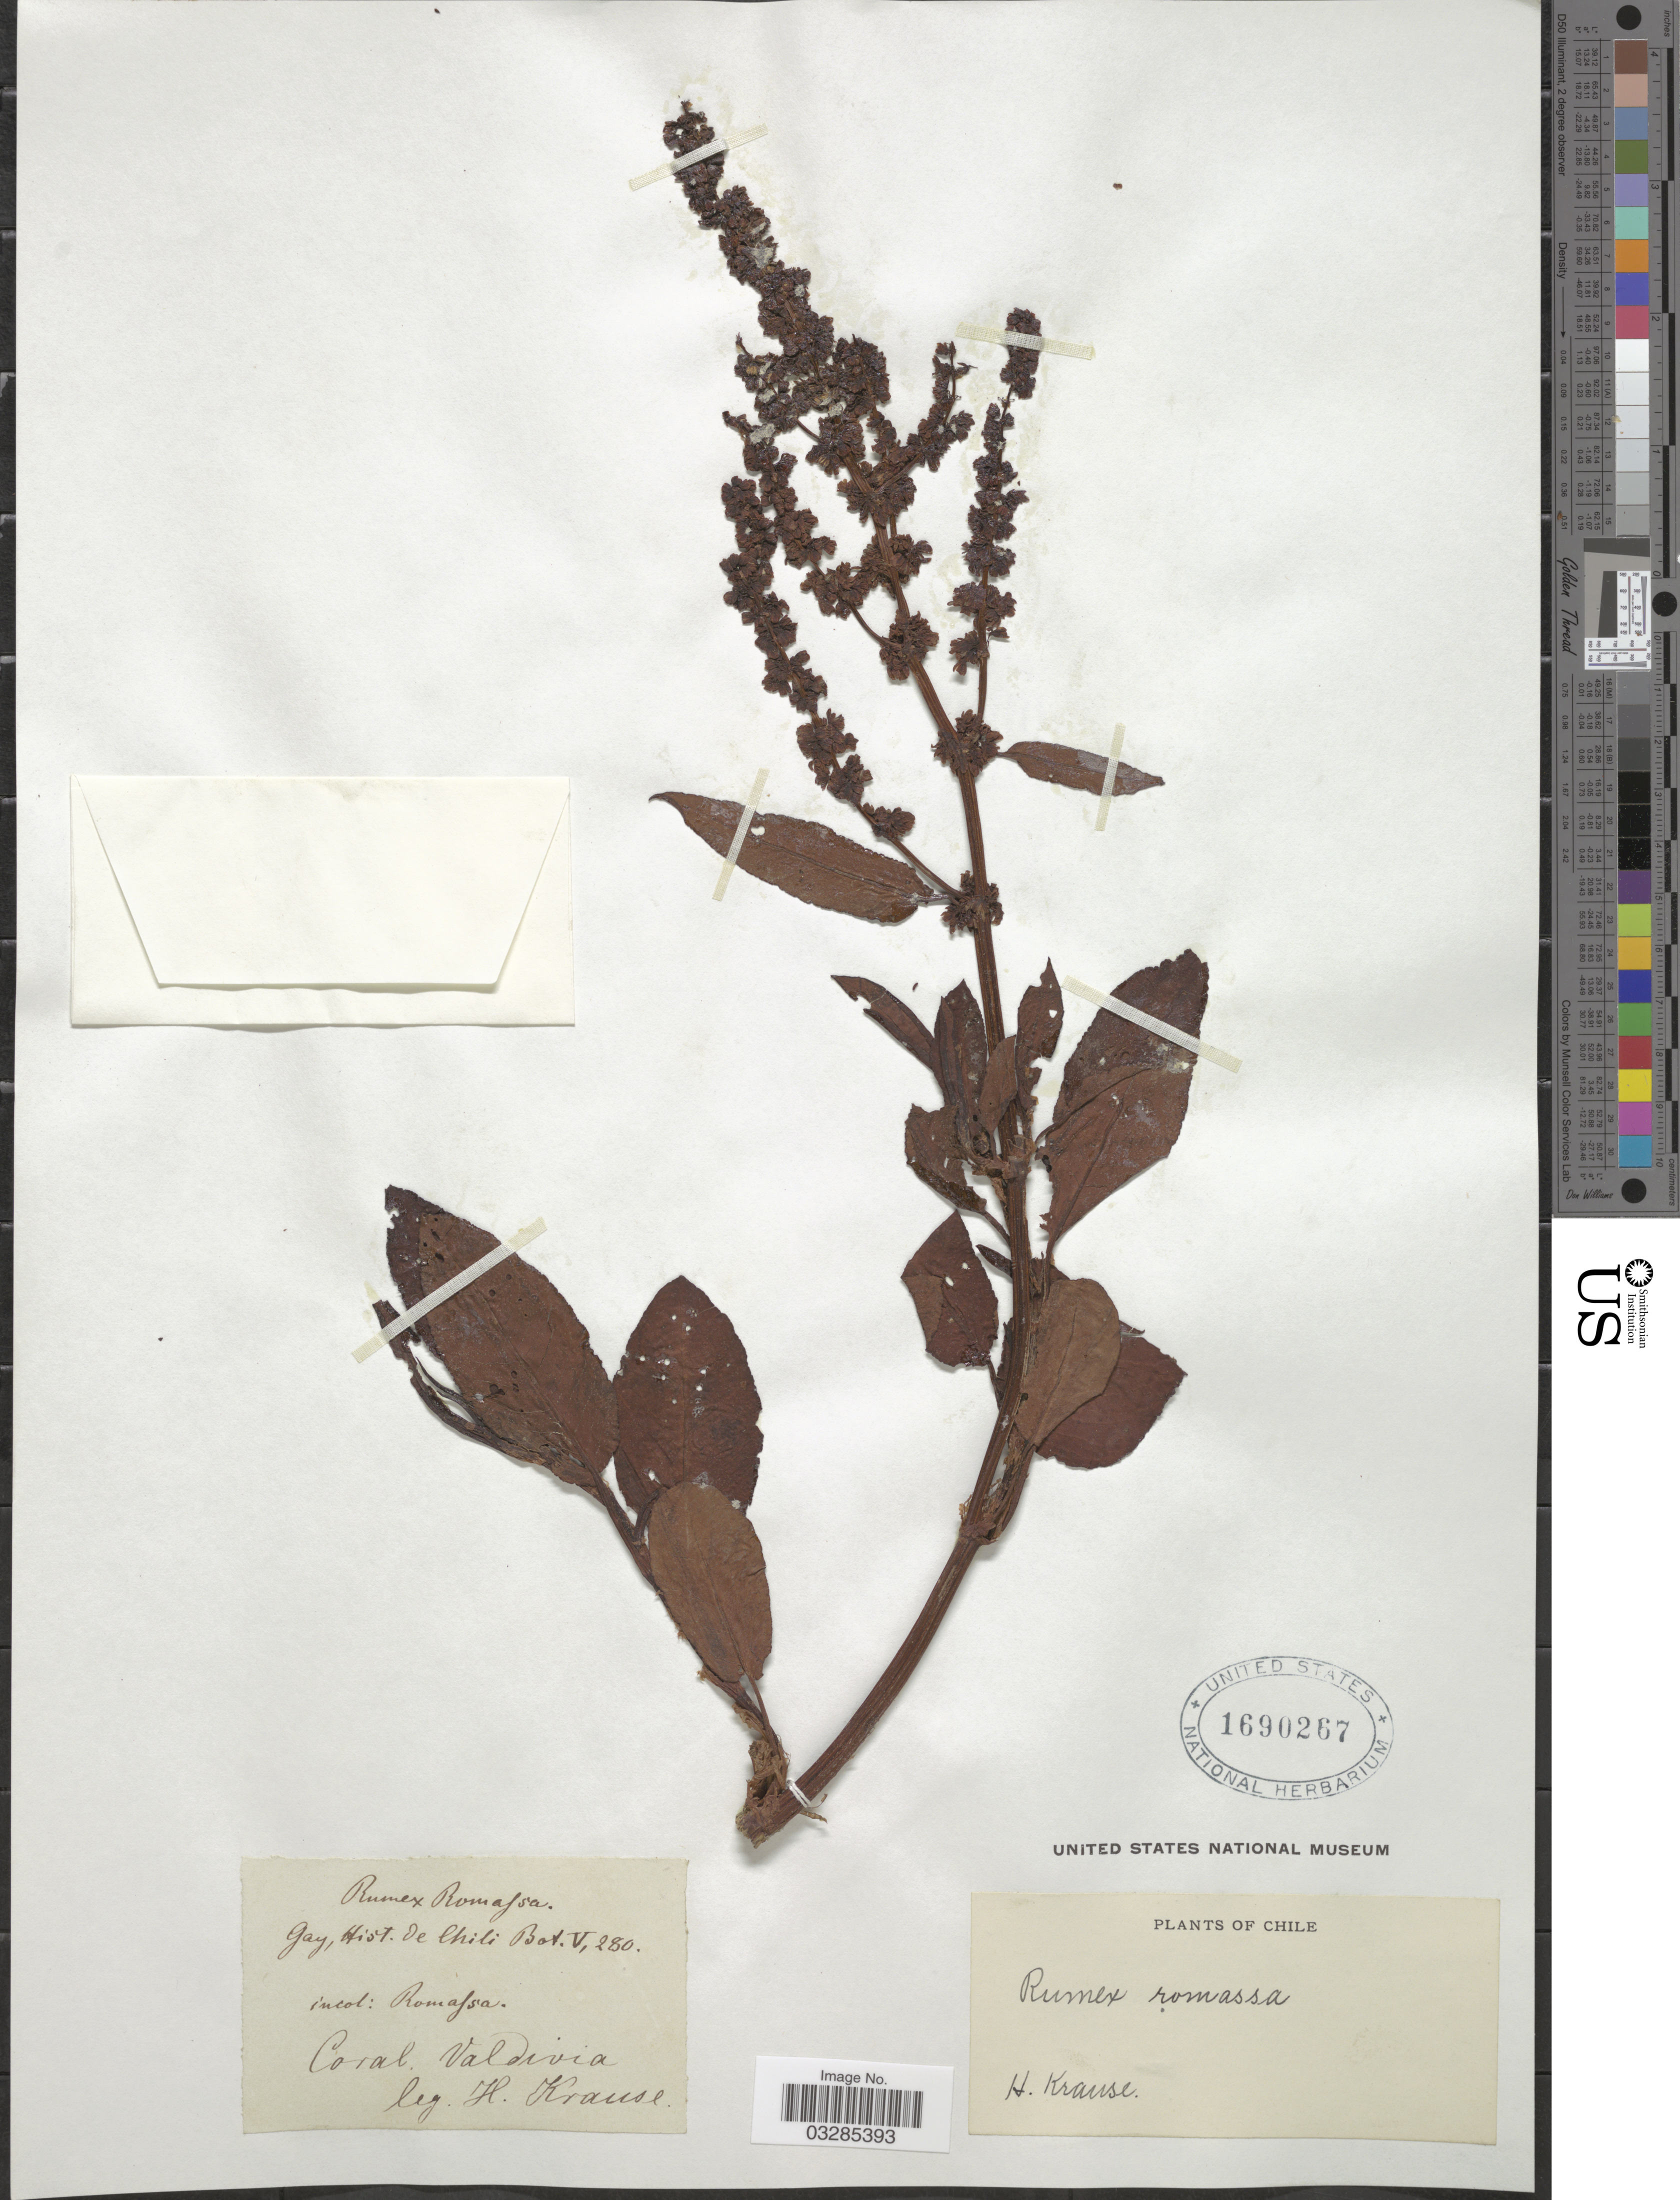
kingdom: Plantae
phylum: Tracheophyta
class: Magnoliopsida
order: Caryophyllales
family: Polygonaceae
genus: Rumex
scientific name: Rumex romassa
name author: J. Rémy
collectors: H. Krause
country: Chile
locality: Coral Valdivia.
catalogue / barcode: US 1690267